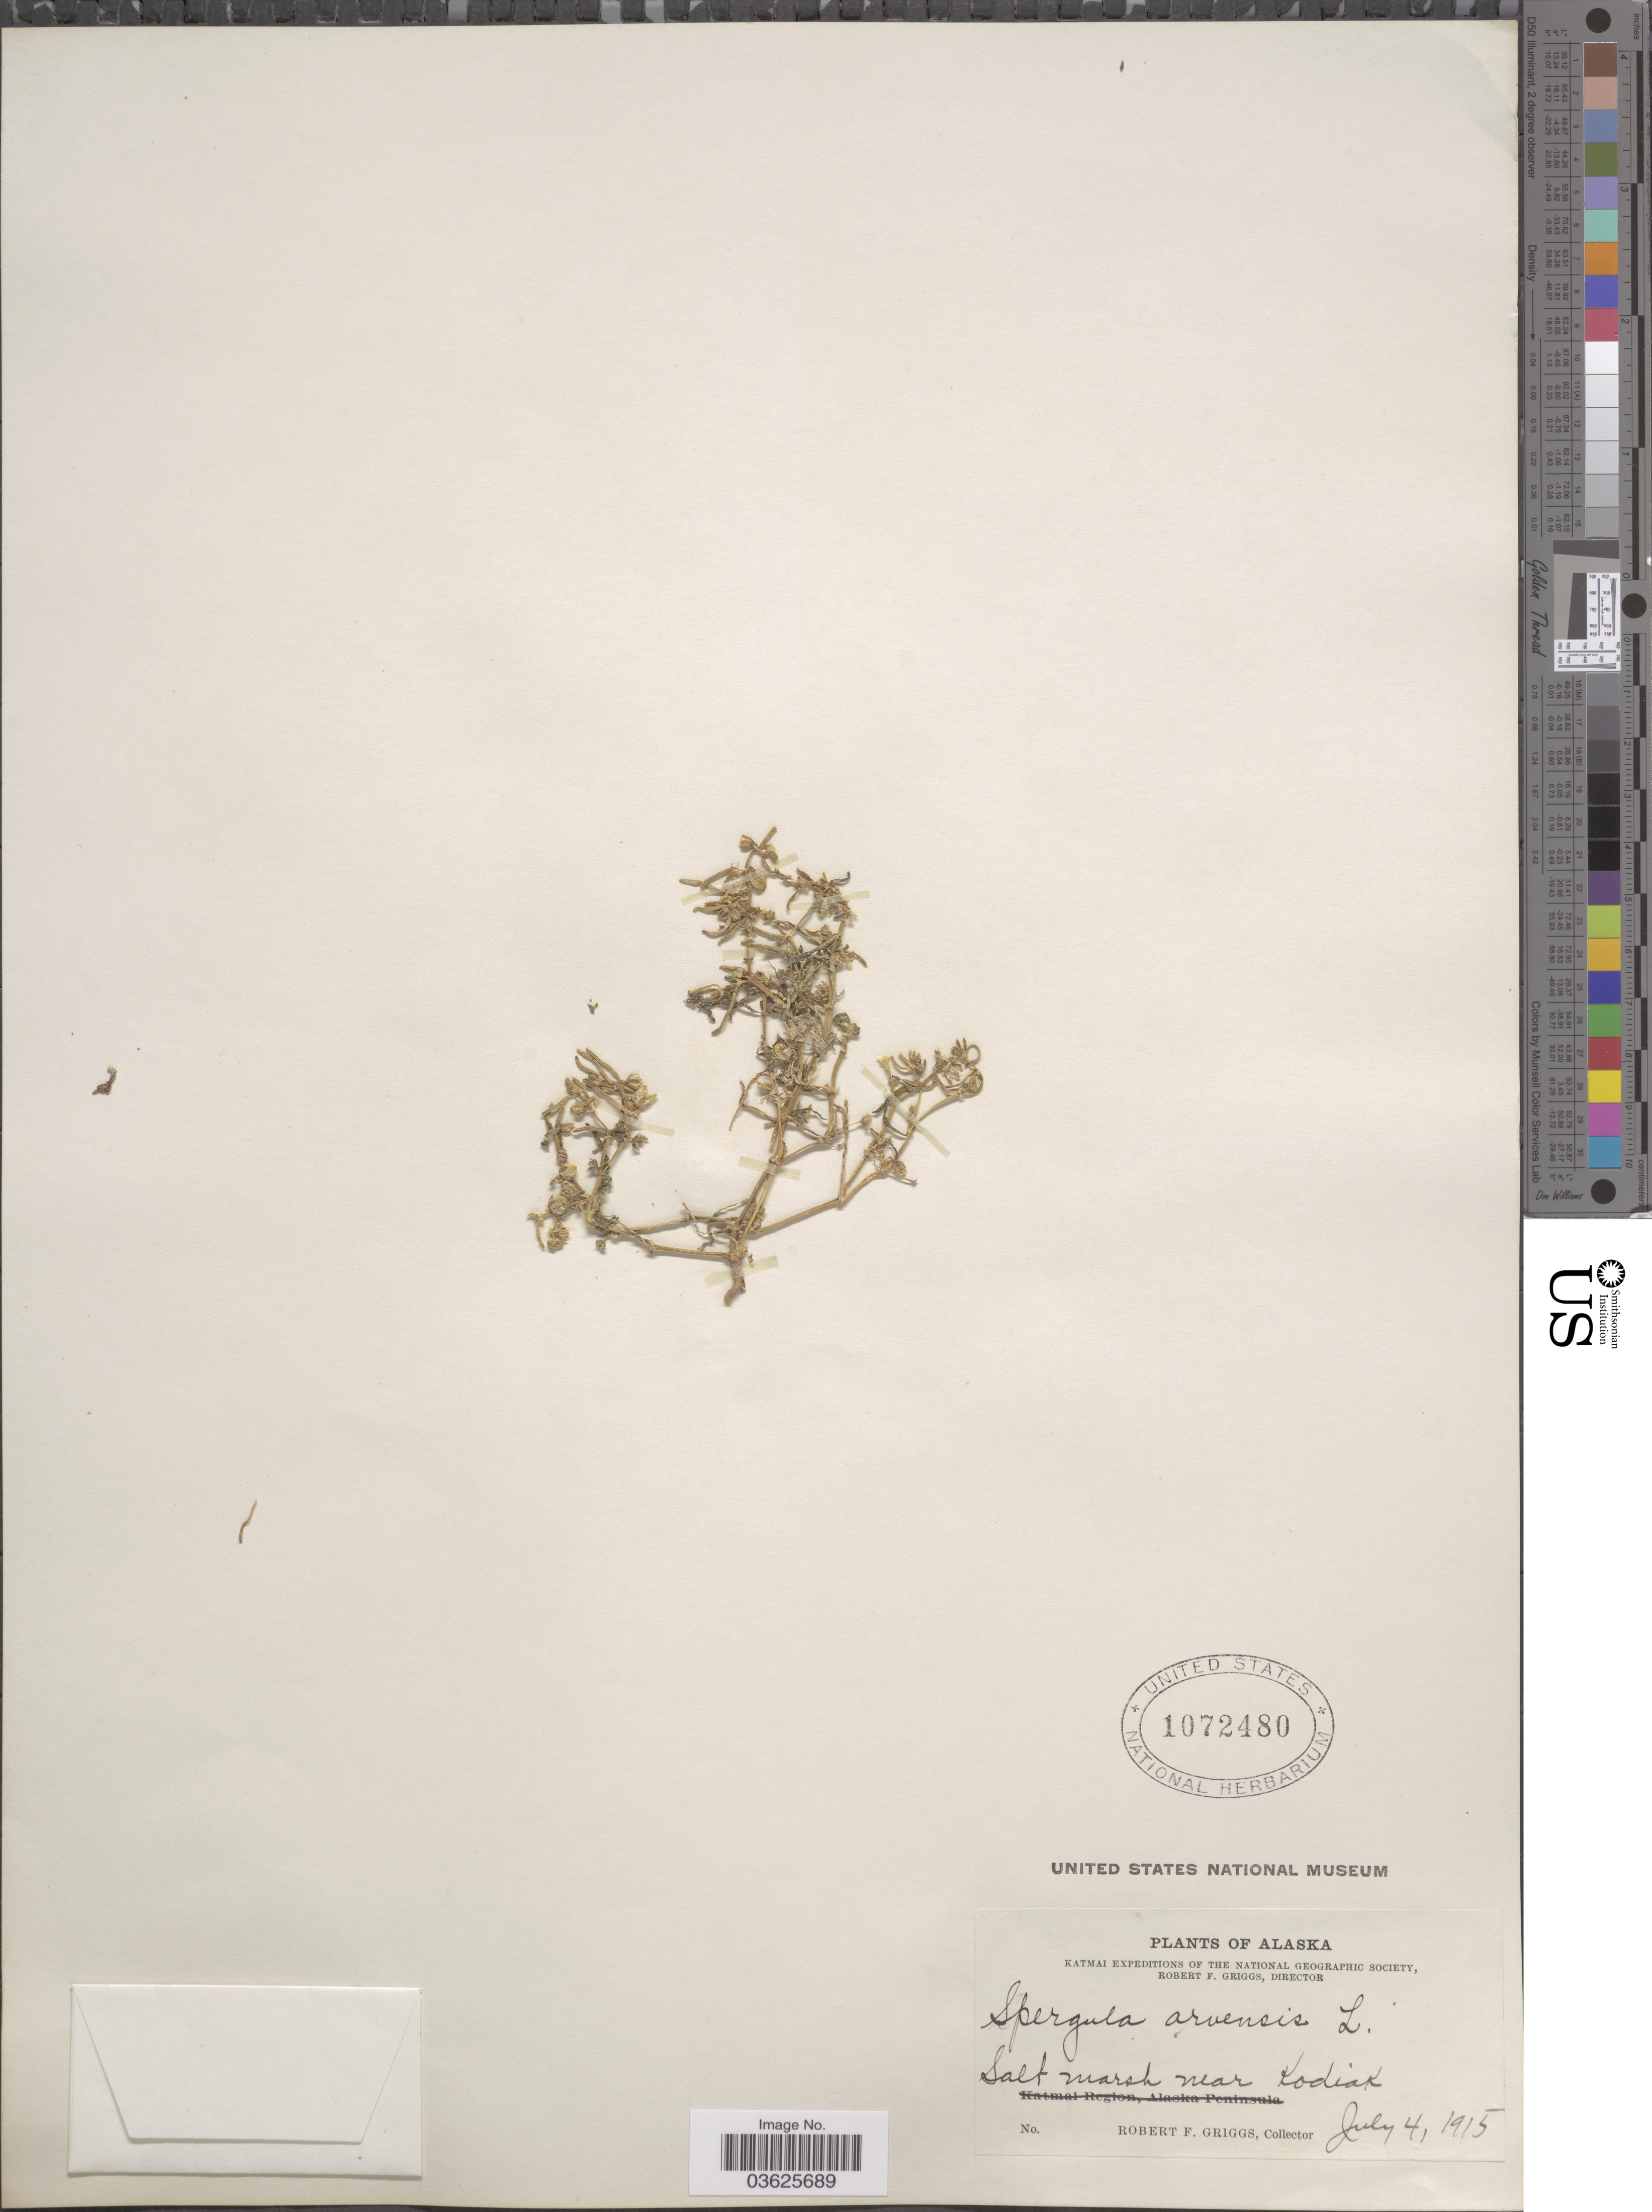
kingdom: Plantae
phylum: Tracheophyta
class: Magnoliopsida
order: Caryophyllales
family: Caryophyllaceae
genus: Spergularia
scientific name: Spergularia marina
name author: (L.) Griseb.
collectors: R. F. Griggs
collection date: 1915-07-04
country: United States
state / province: Alaska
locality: Salt marsh near Kodiak.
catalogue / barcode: US 1072480